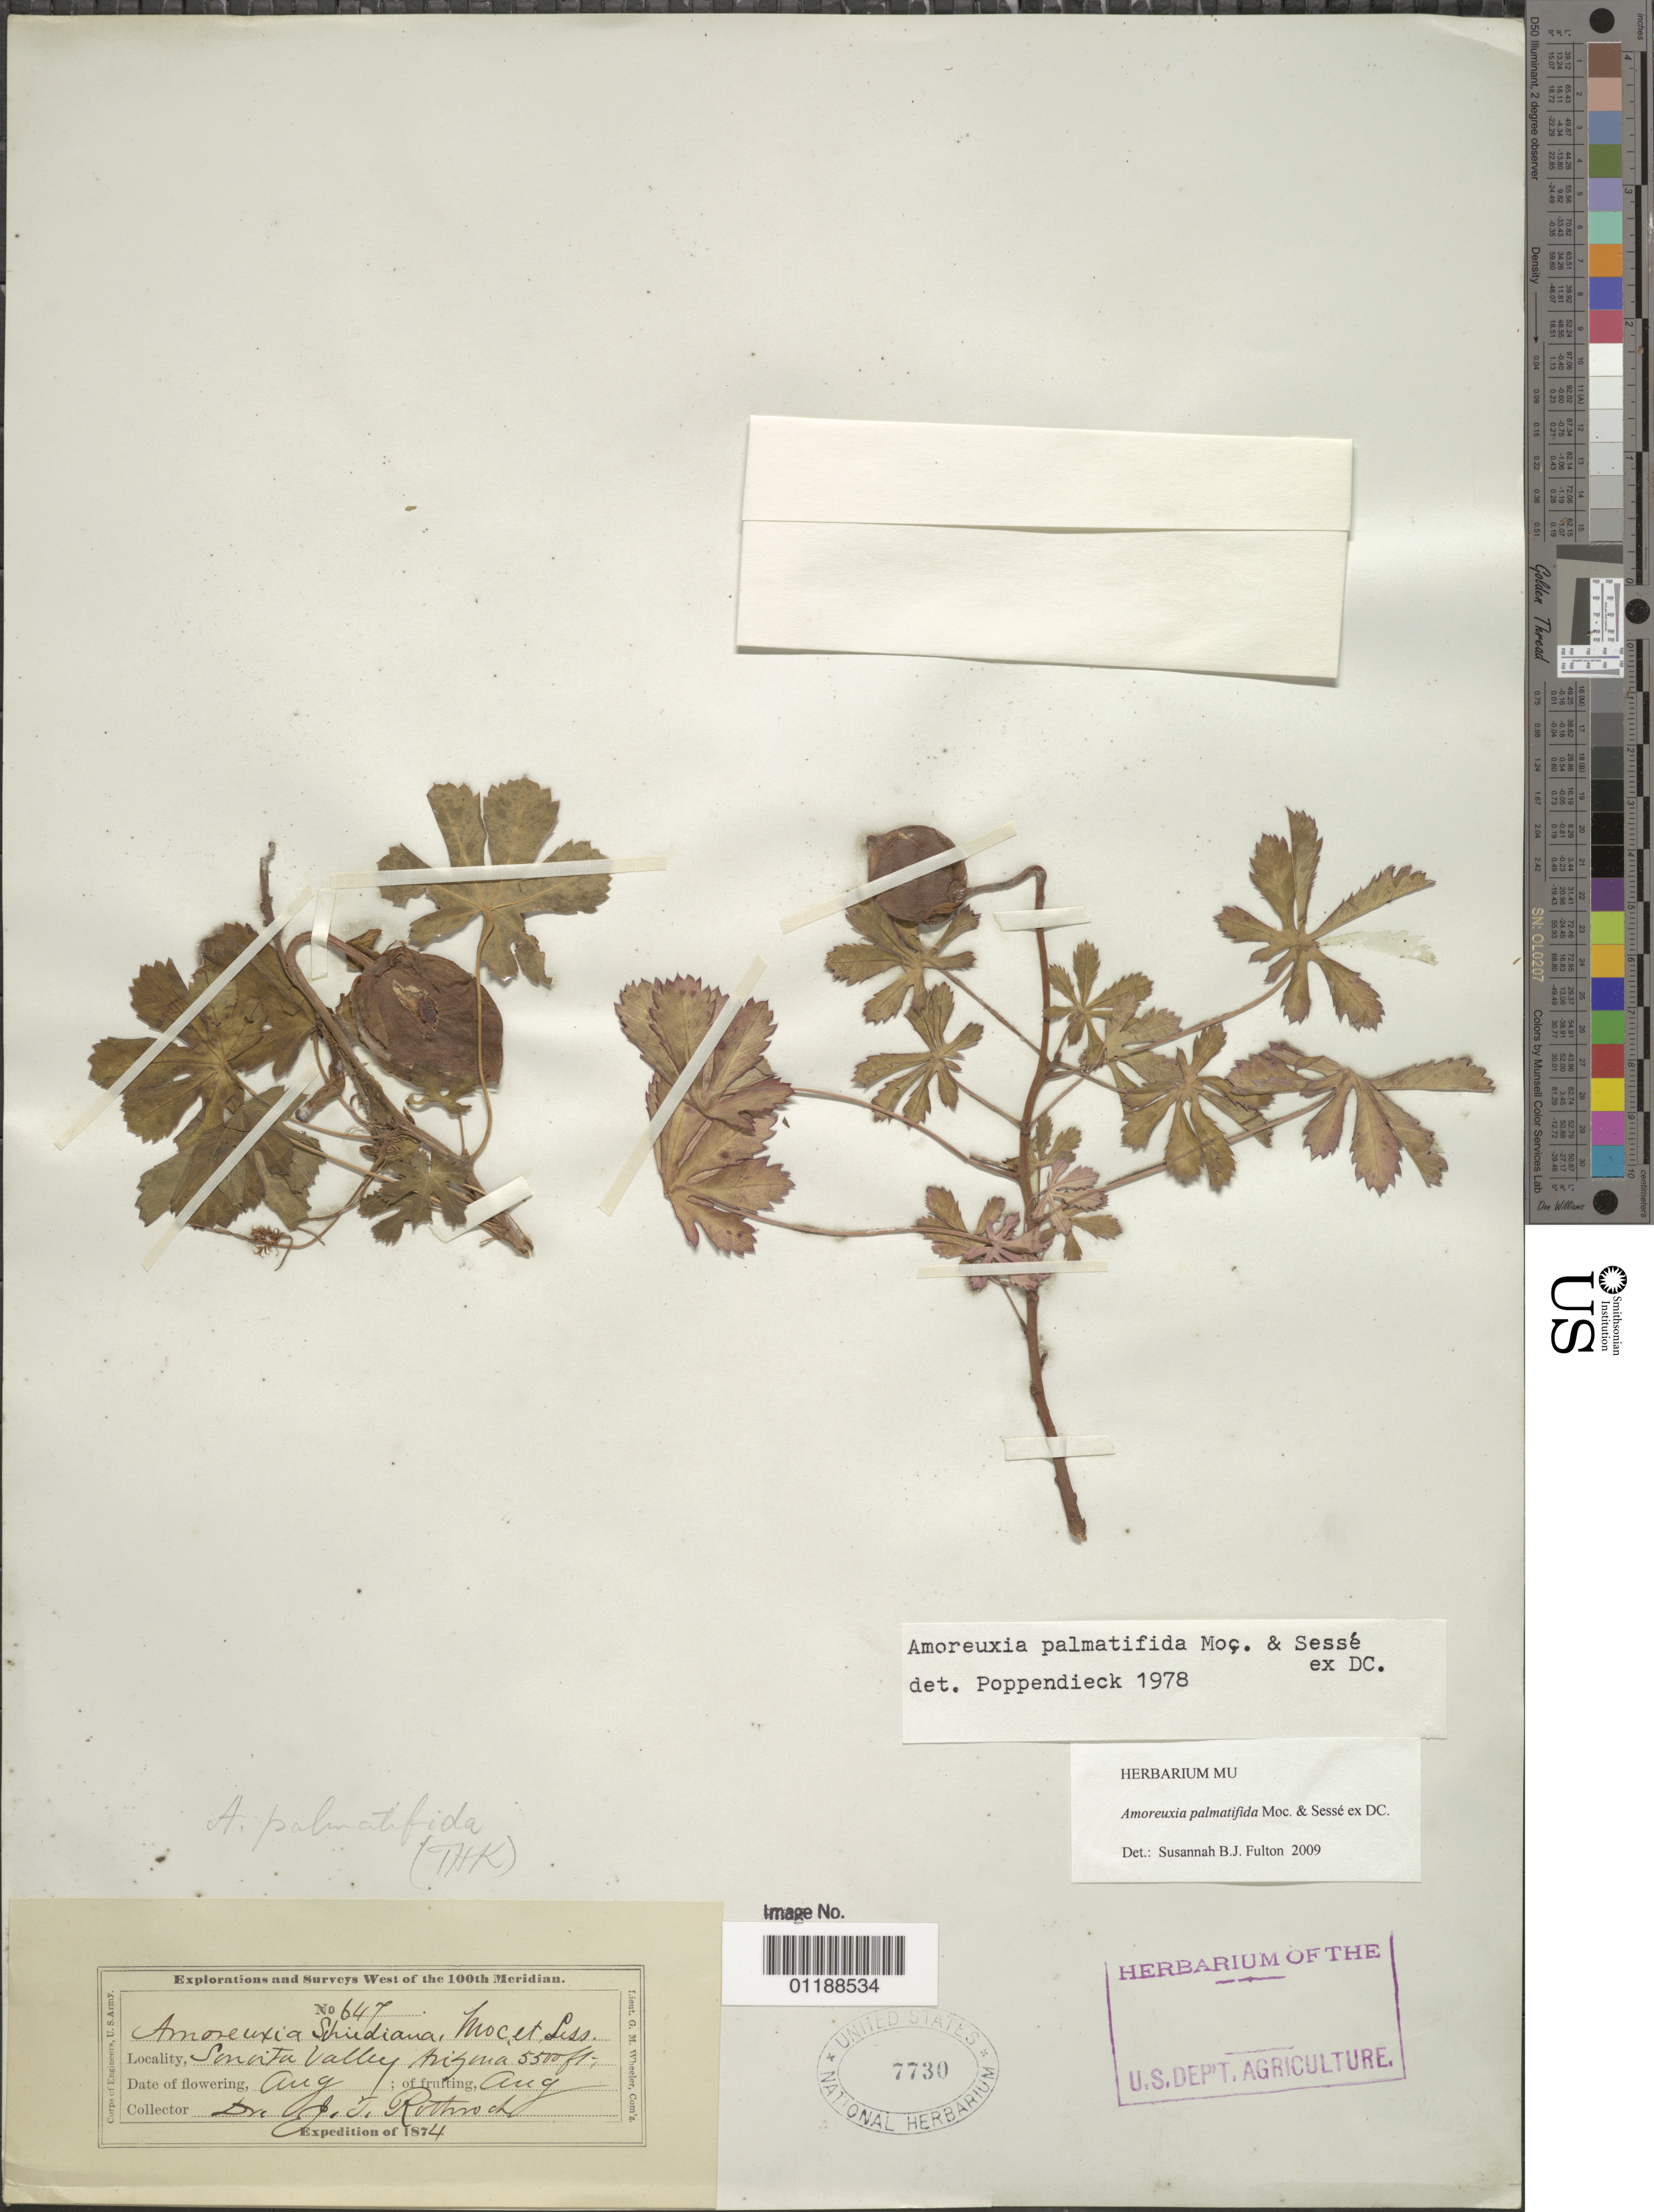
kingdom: Plantae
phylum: Tracheophyta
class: Magnoliopsida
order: Malvales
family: Cochlospermaceae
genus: Amoreuxia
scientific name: Amoreuxia palmatifida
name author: Moc. & Sessé ex DC.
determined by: Fulton, Susannah B.J.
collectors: J. T. Rothrock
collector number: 647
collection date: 1874-08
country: United States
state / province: Arizona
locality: Sonoita Valley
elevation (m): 1676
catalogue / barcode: US 7730